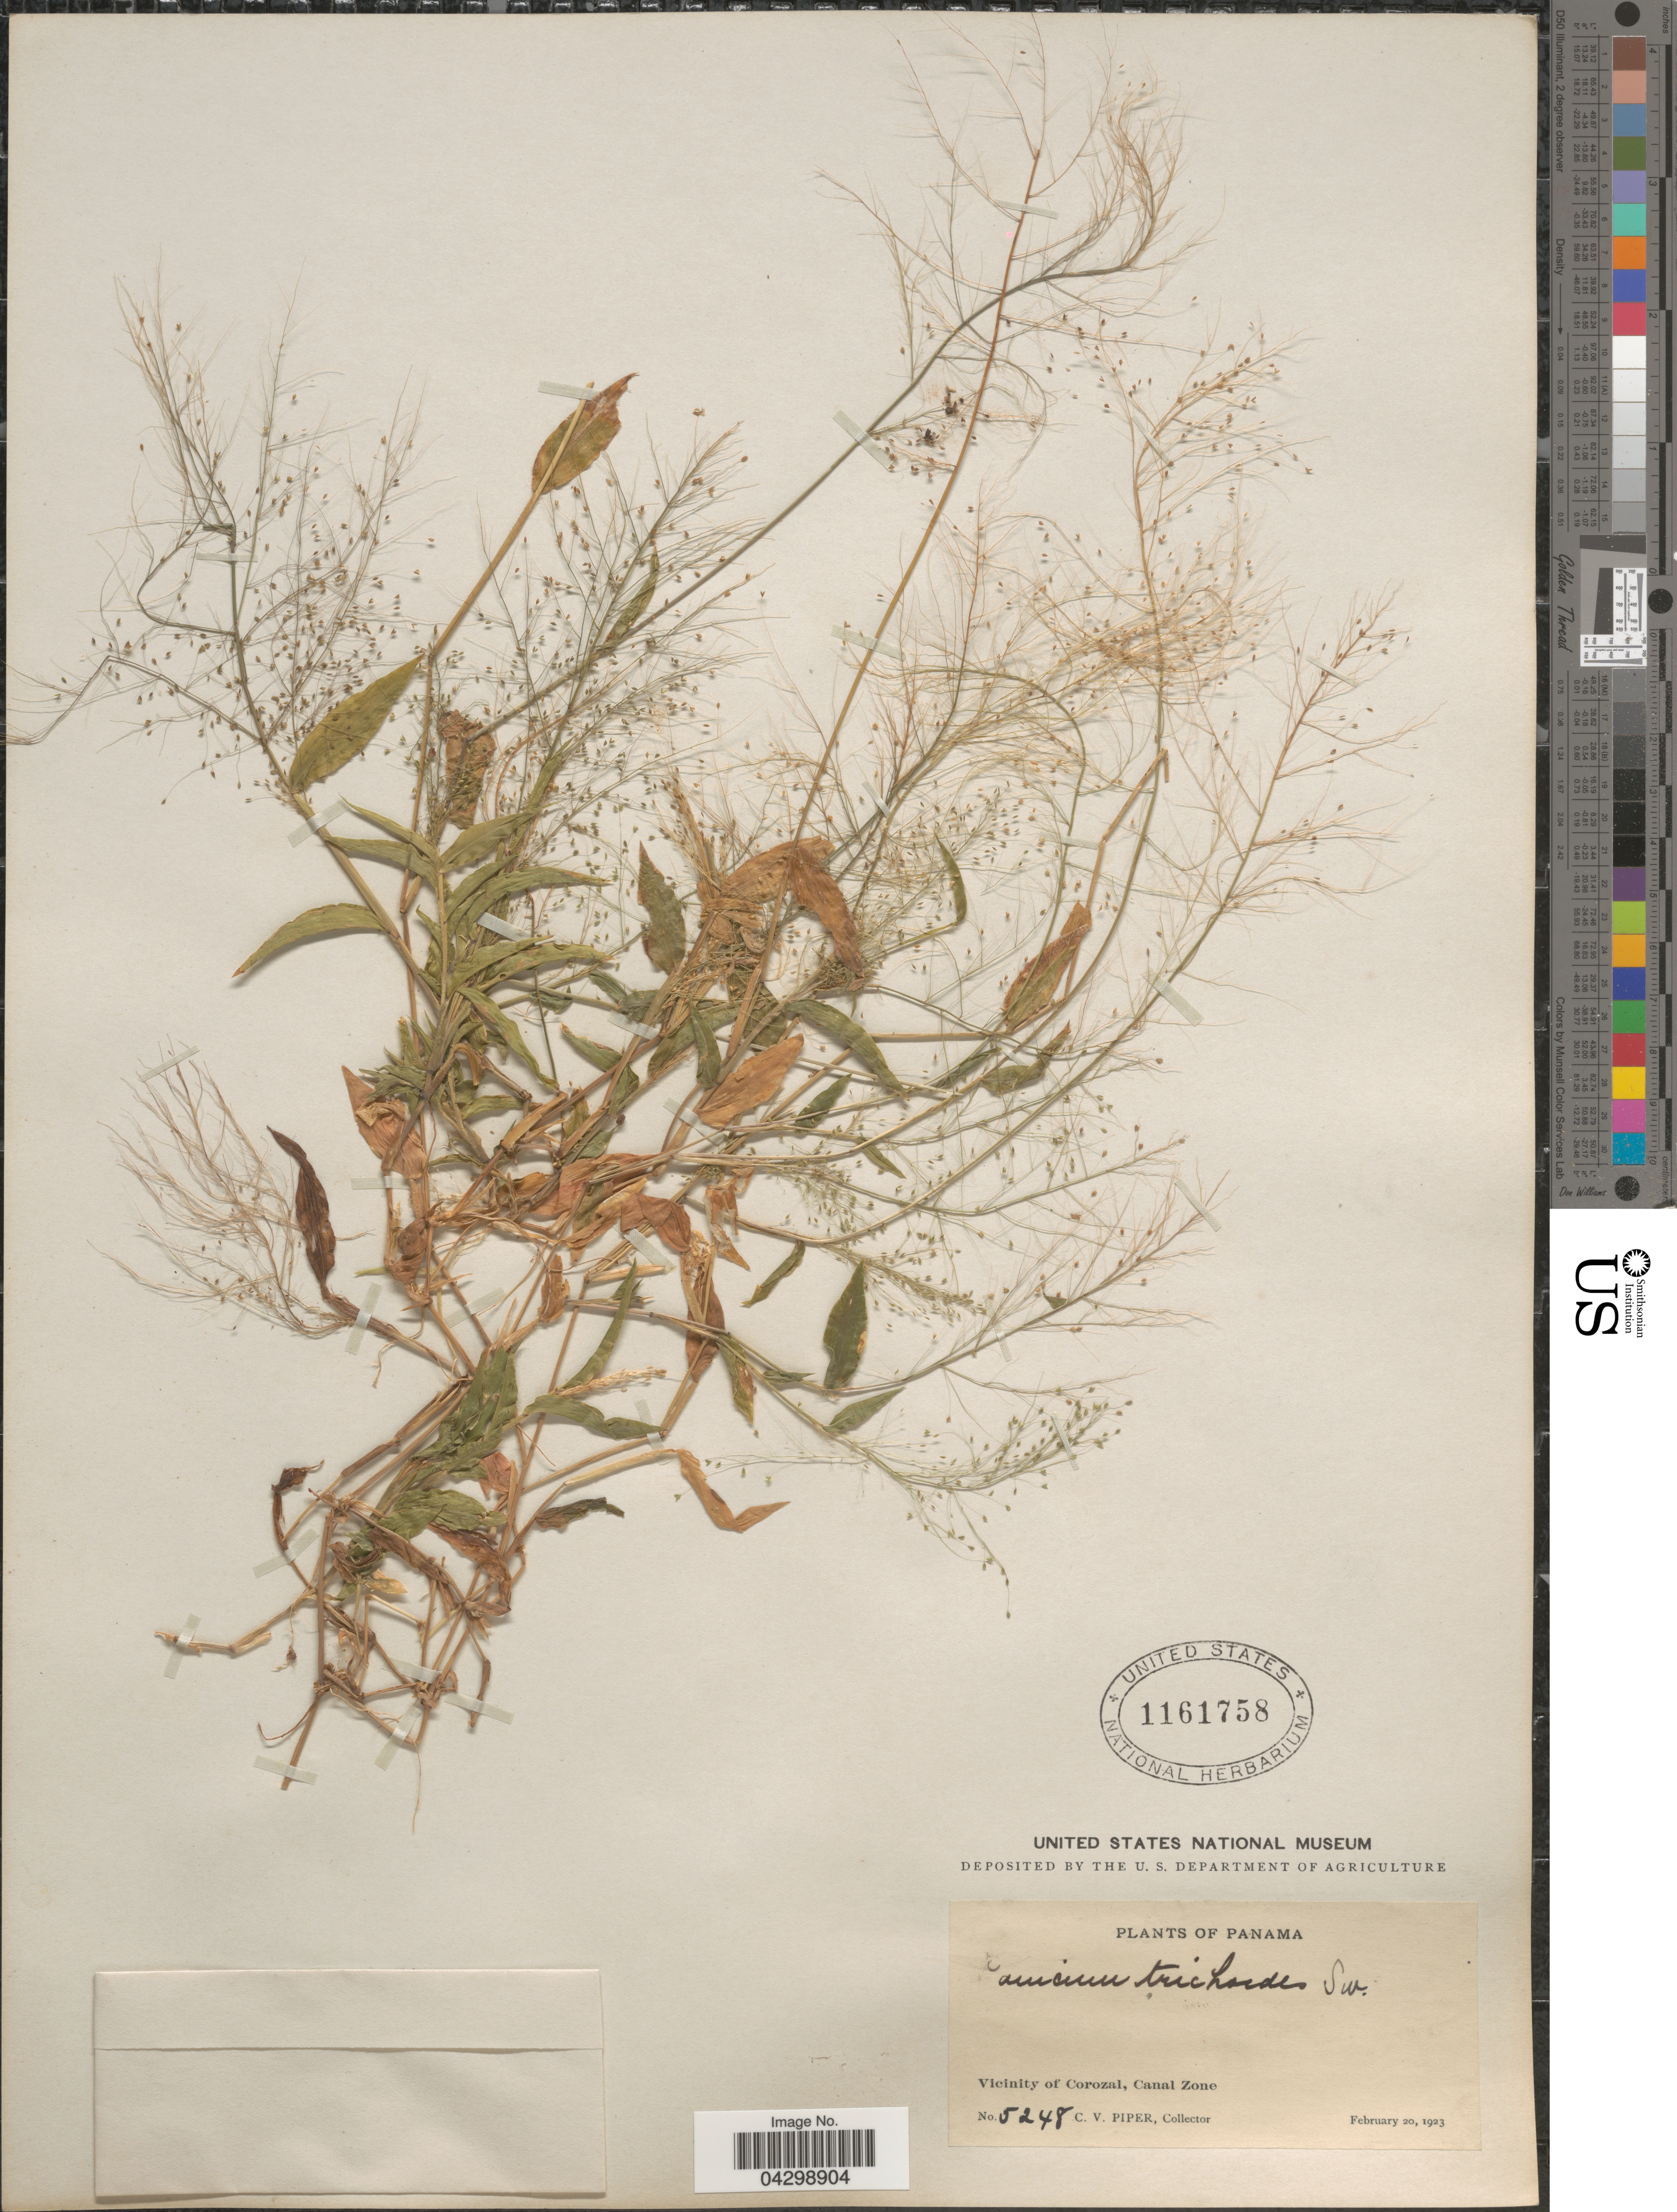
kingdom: Plantae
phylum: Tracheophyta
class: Liliopsida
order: Poales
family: Poaceae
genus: Panicum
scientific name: Panicum trichoides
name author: Sw.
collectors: C. V. Piper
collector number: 5248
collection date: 1923-02-20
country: Panama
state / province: Colón / Panamá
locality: Vicinity of Corozal, Canal Zone.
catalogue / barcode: US 1161758